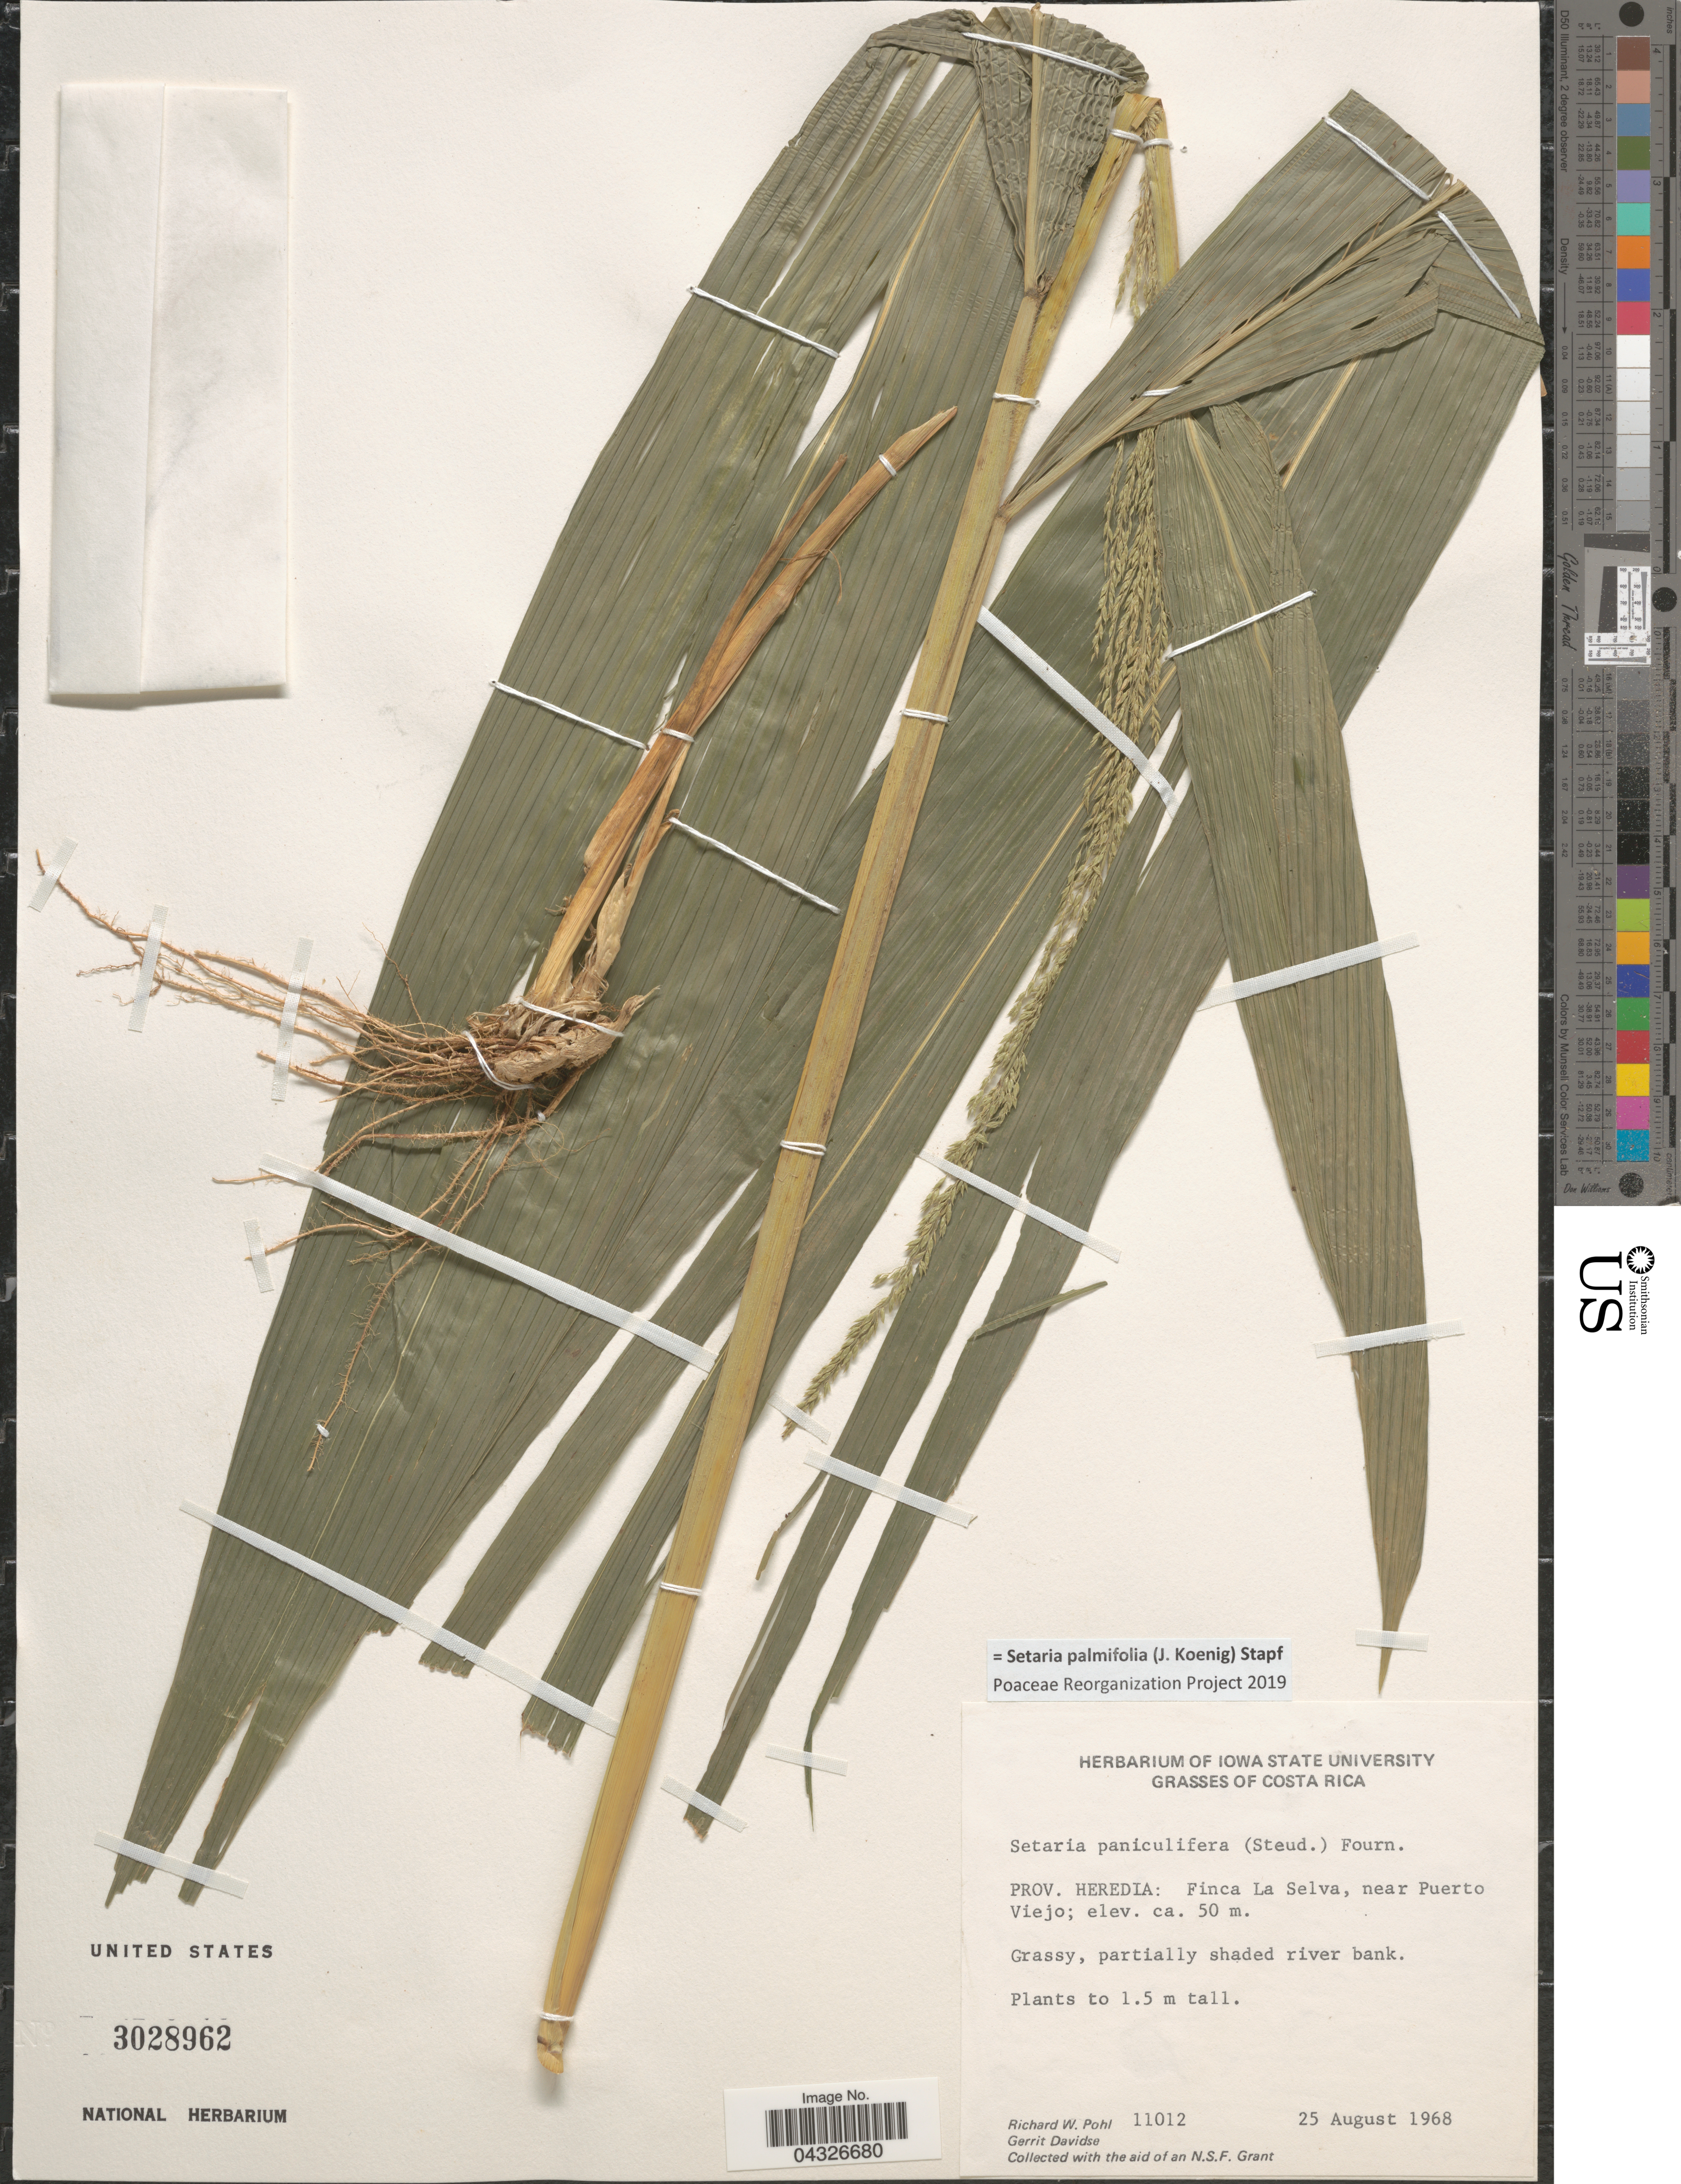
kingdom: Plantae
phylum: Tracheophyta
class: Liliopsida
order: Poales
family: Poaceae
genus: Setaria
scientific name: Setaria palmifolia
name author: (J. Koenig) Stapf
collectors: R. W. Pohl & G. Davidse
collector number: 11012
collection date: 1968-08-25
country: Costa Rica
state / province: Heredia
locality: Finca La Selva, near Puerto Viejo; Grassy, partially shaded river bank.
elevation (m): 50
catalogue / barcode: US 3028962